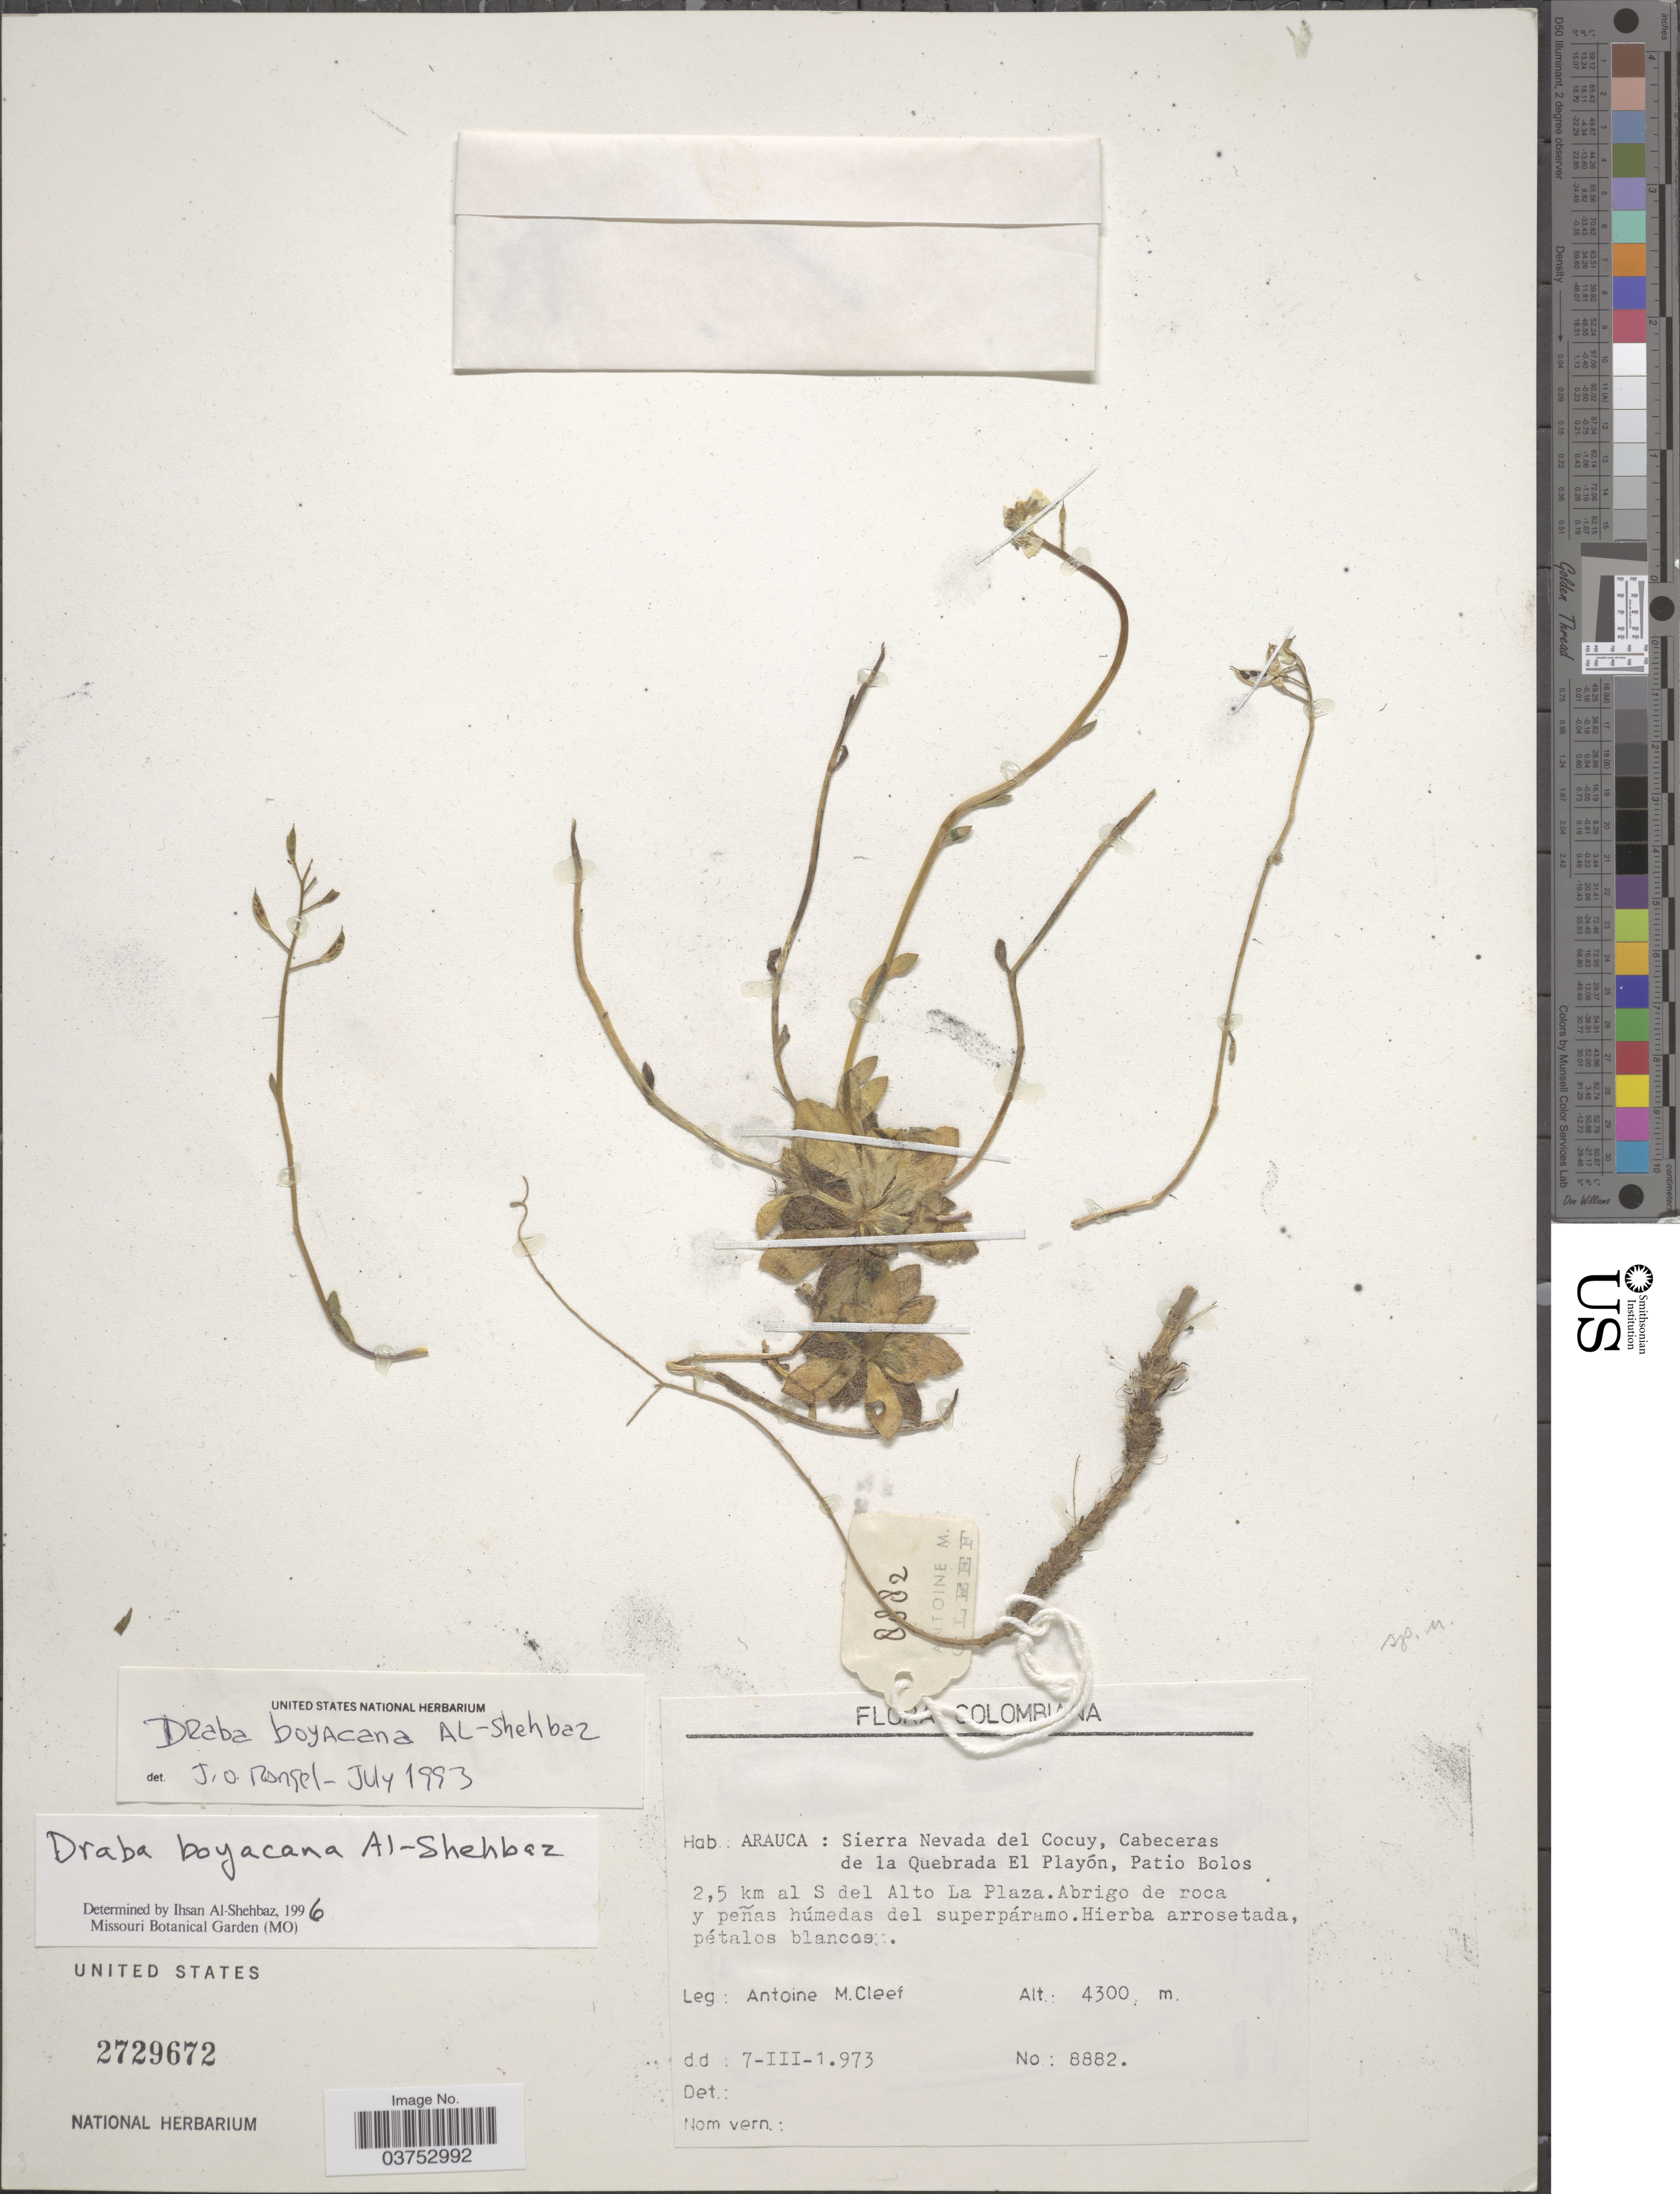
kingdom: Plantae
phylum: Tracheophyta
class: Magnoliopsida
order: Brassicales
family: Brassicaceae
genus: Draba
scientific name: Draba boyacana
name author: Al-Shehbaz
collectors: A. M. Cleef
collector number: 8882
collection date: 1973-03-07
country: Colombia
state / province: Arauca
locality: Sierra Nevada del Cocuy, Cabeceras de la Quebrada El Playón, Patio Bolos. 2.5 km al S del Alto La Plaza.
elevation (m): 4300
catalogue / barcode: US 2729672